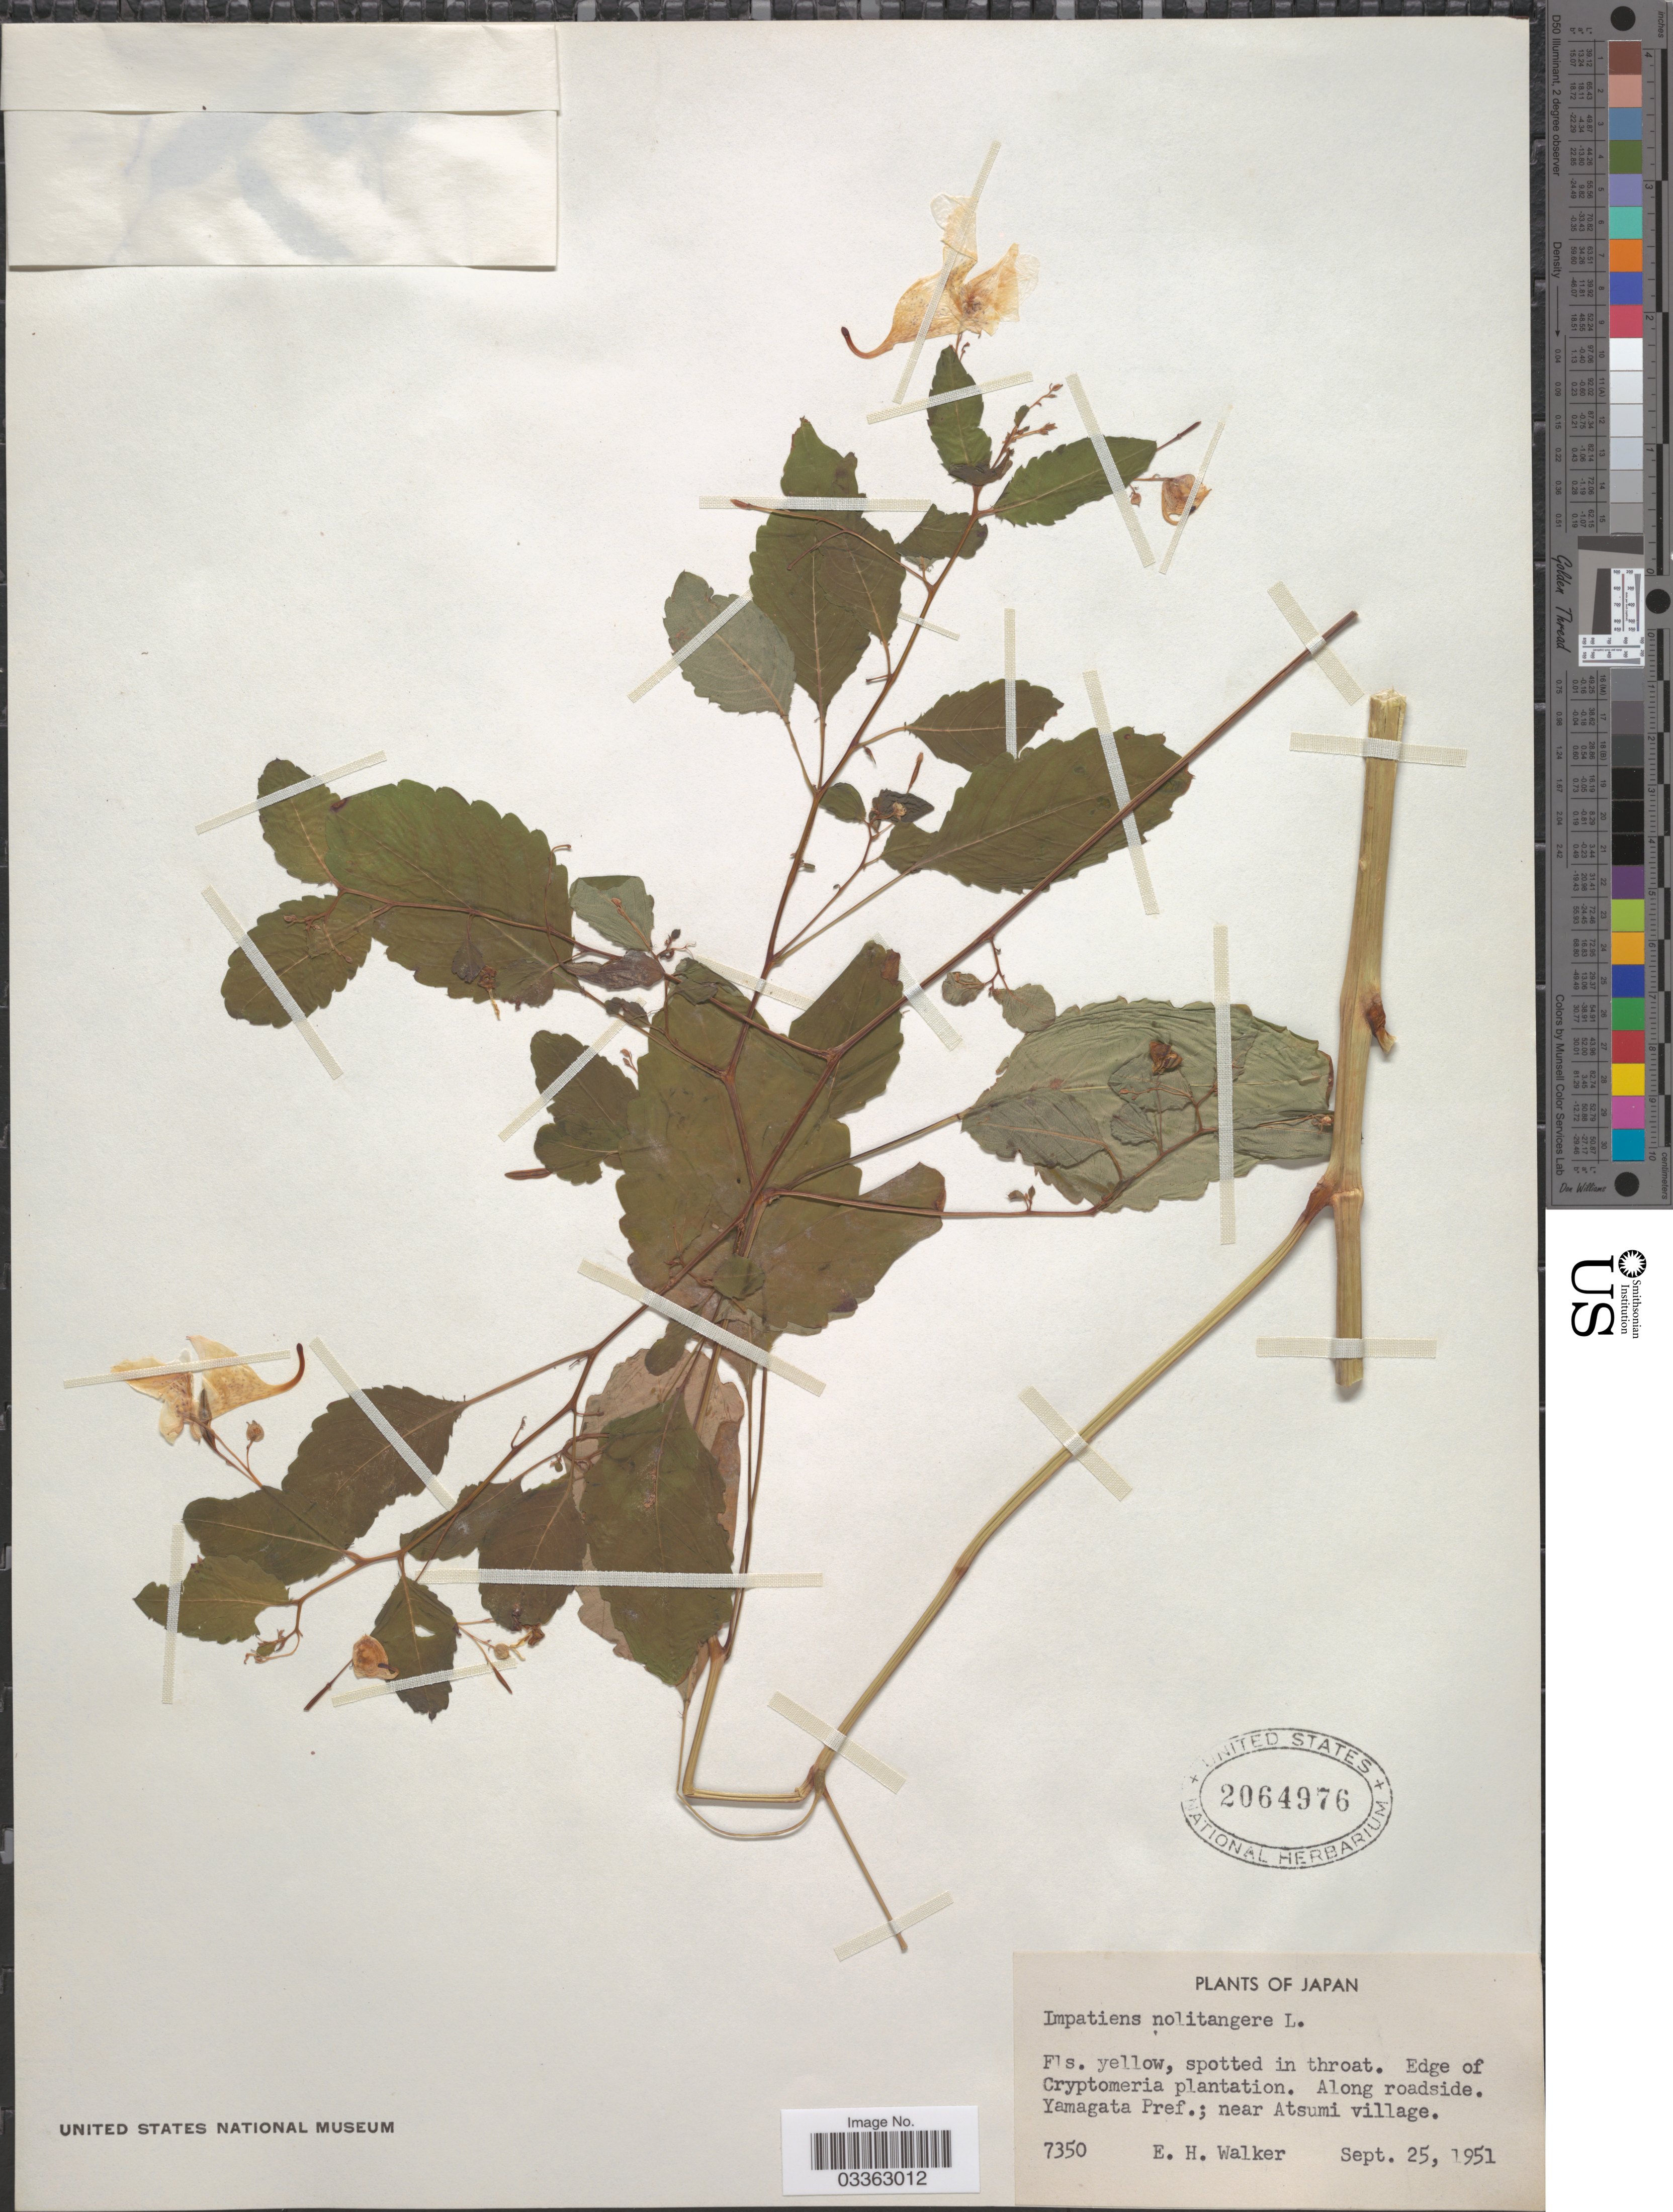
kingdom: Plantae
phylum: Tracheophyta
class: Magnoliopsida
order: Ericales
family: Balsaminaceae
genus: Impatiens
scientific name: Impatiens noli-tangere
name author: L.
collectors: E. H. Walker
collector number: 7350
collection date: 1951-09-25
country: Japan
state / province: Yamagata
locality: Yamagata Pref.; near Atsumi village.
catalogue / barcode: US 2064976